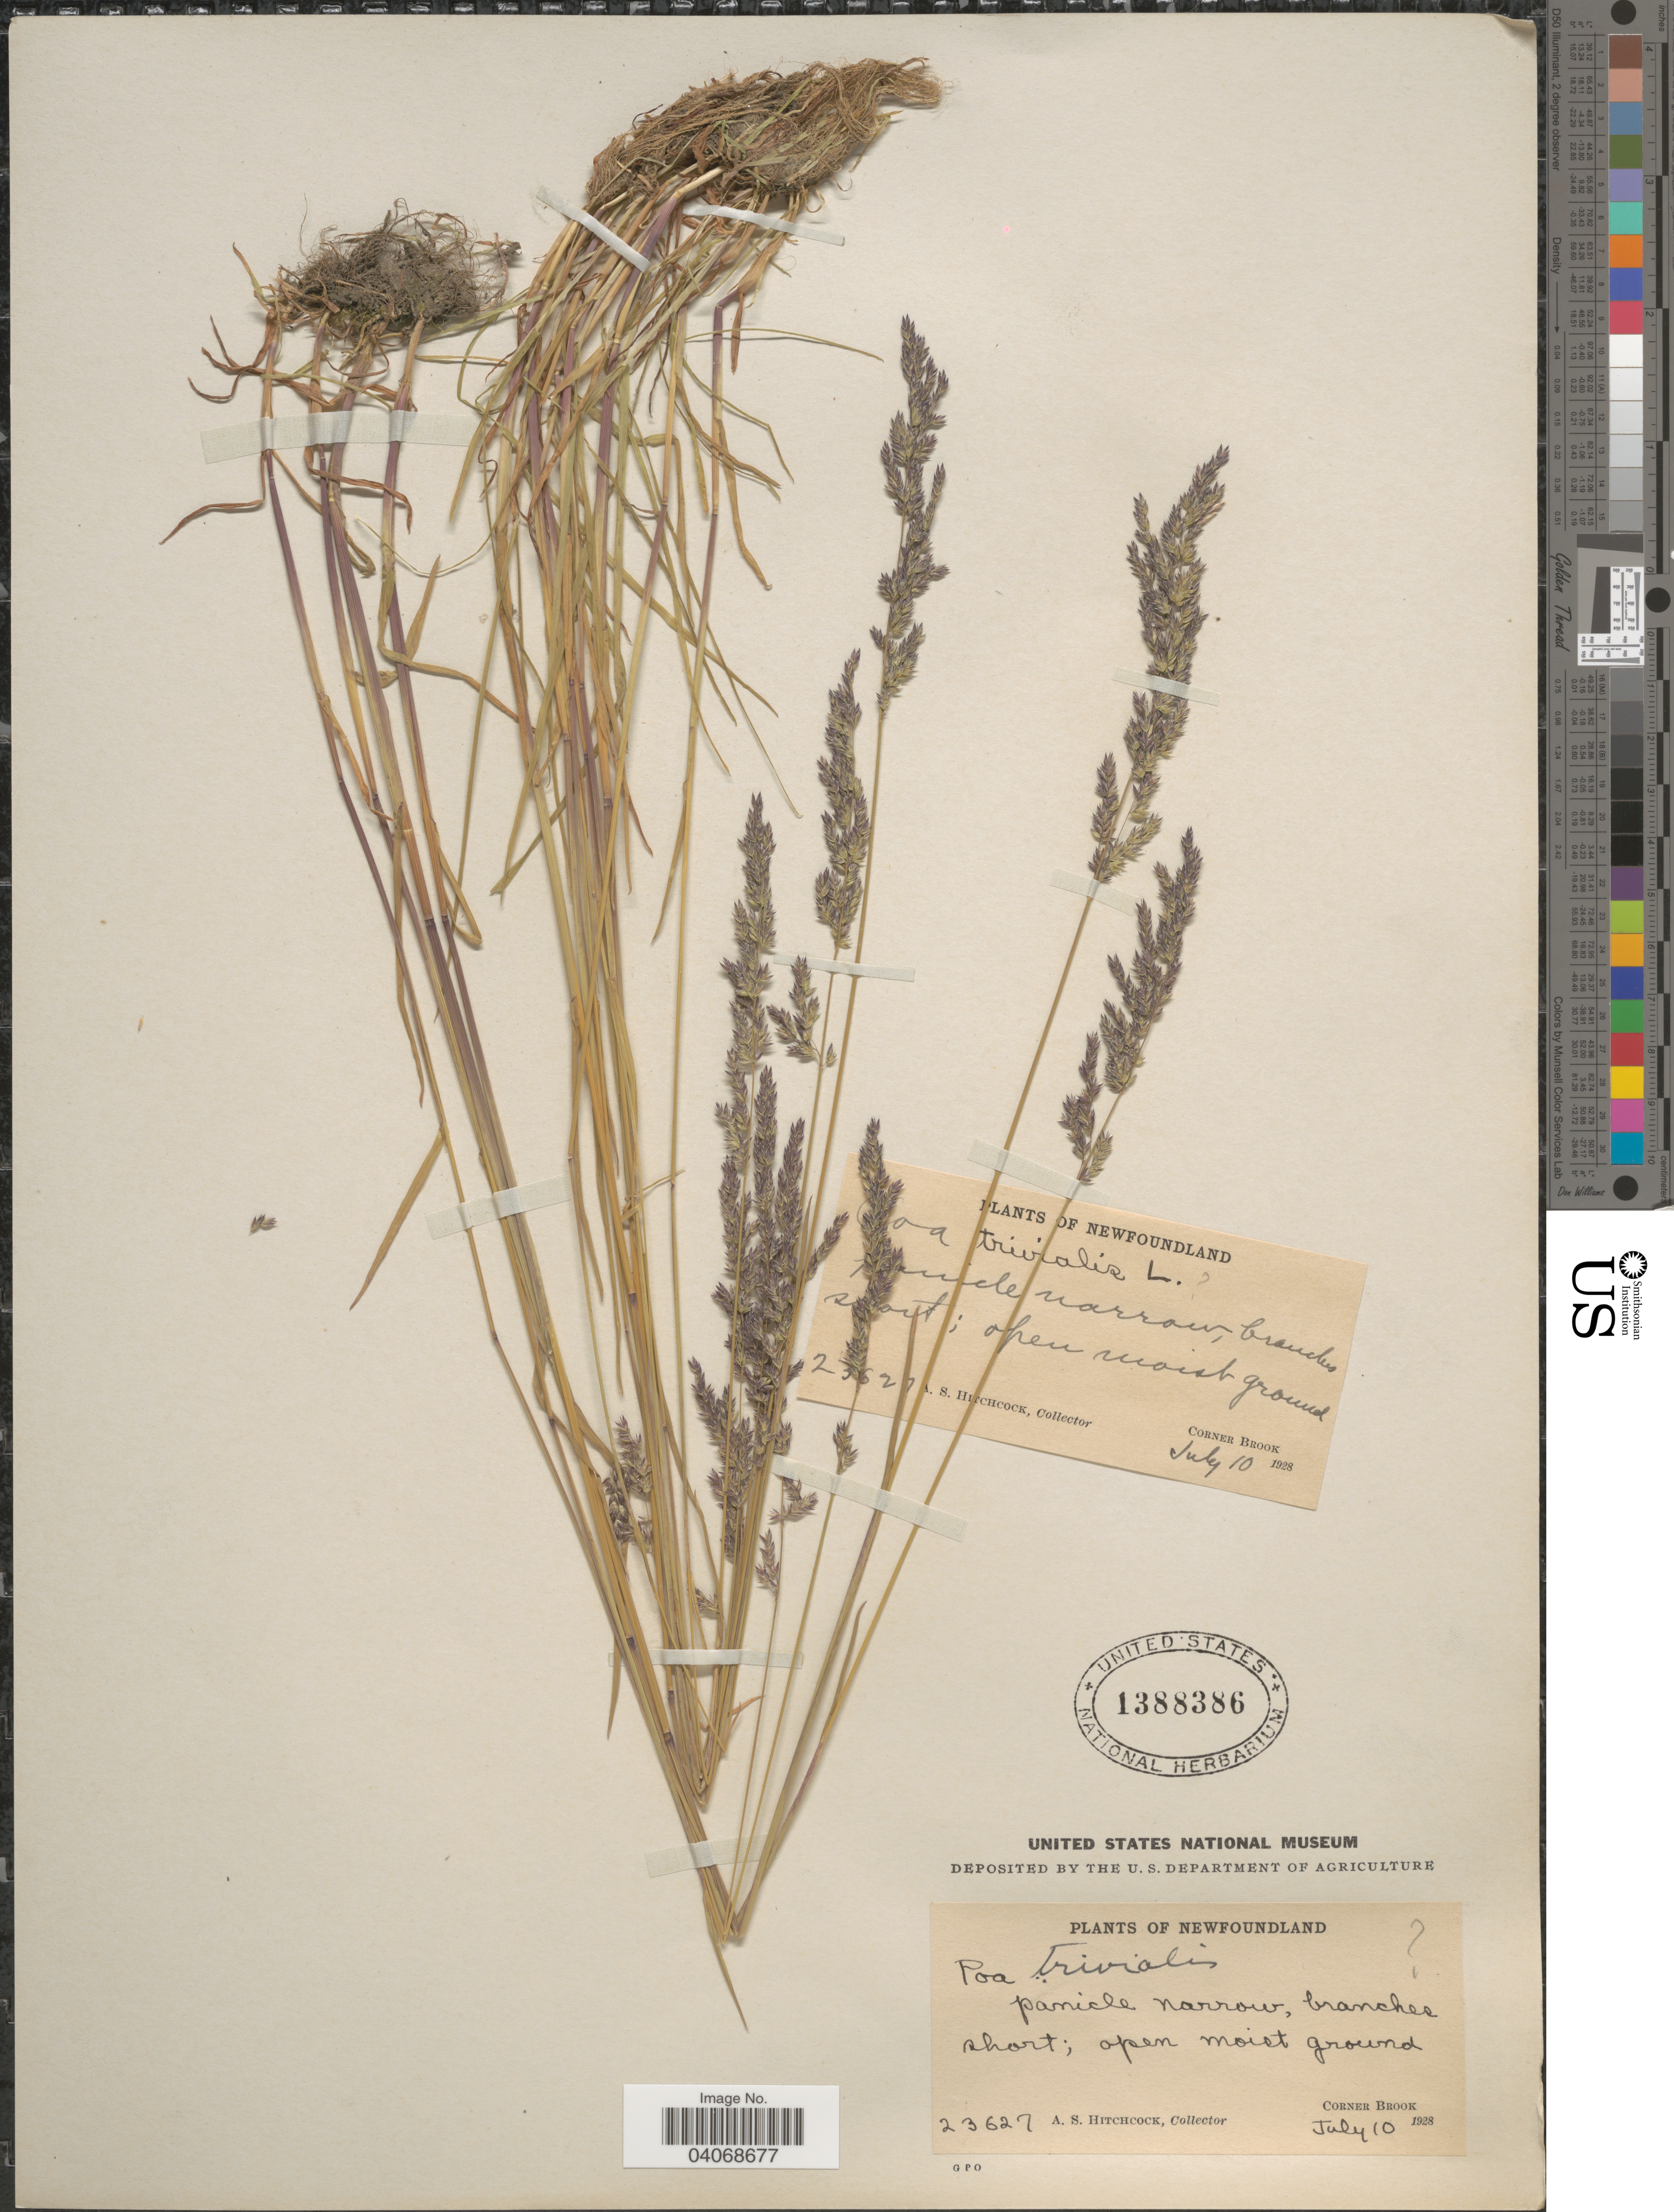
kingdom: Plantae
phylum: Tracheophyta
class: Liliopsida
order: Poales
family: Poaceae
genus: Poa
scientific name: Poa trivialis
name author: L.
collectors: A. S. Hitchcock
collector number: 23627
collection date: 1928-07-10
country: Canada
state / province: Newfoundland and Labrador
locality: Panicle narrow, branches short; open moist ground. Corner Brook.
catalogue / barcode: US 1388386